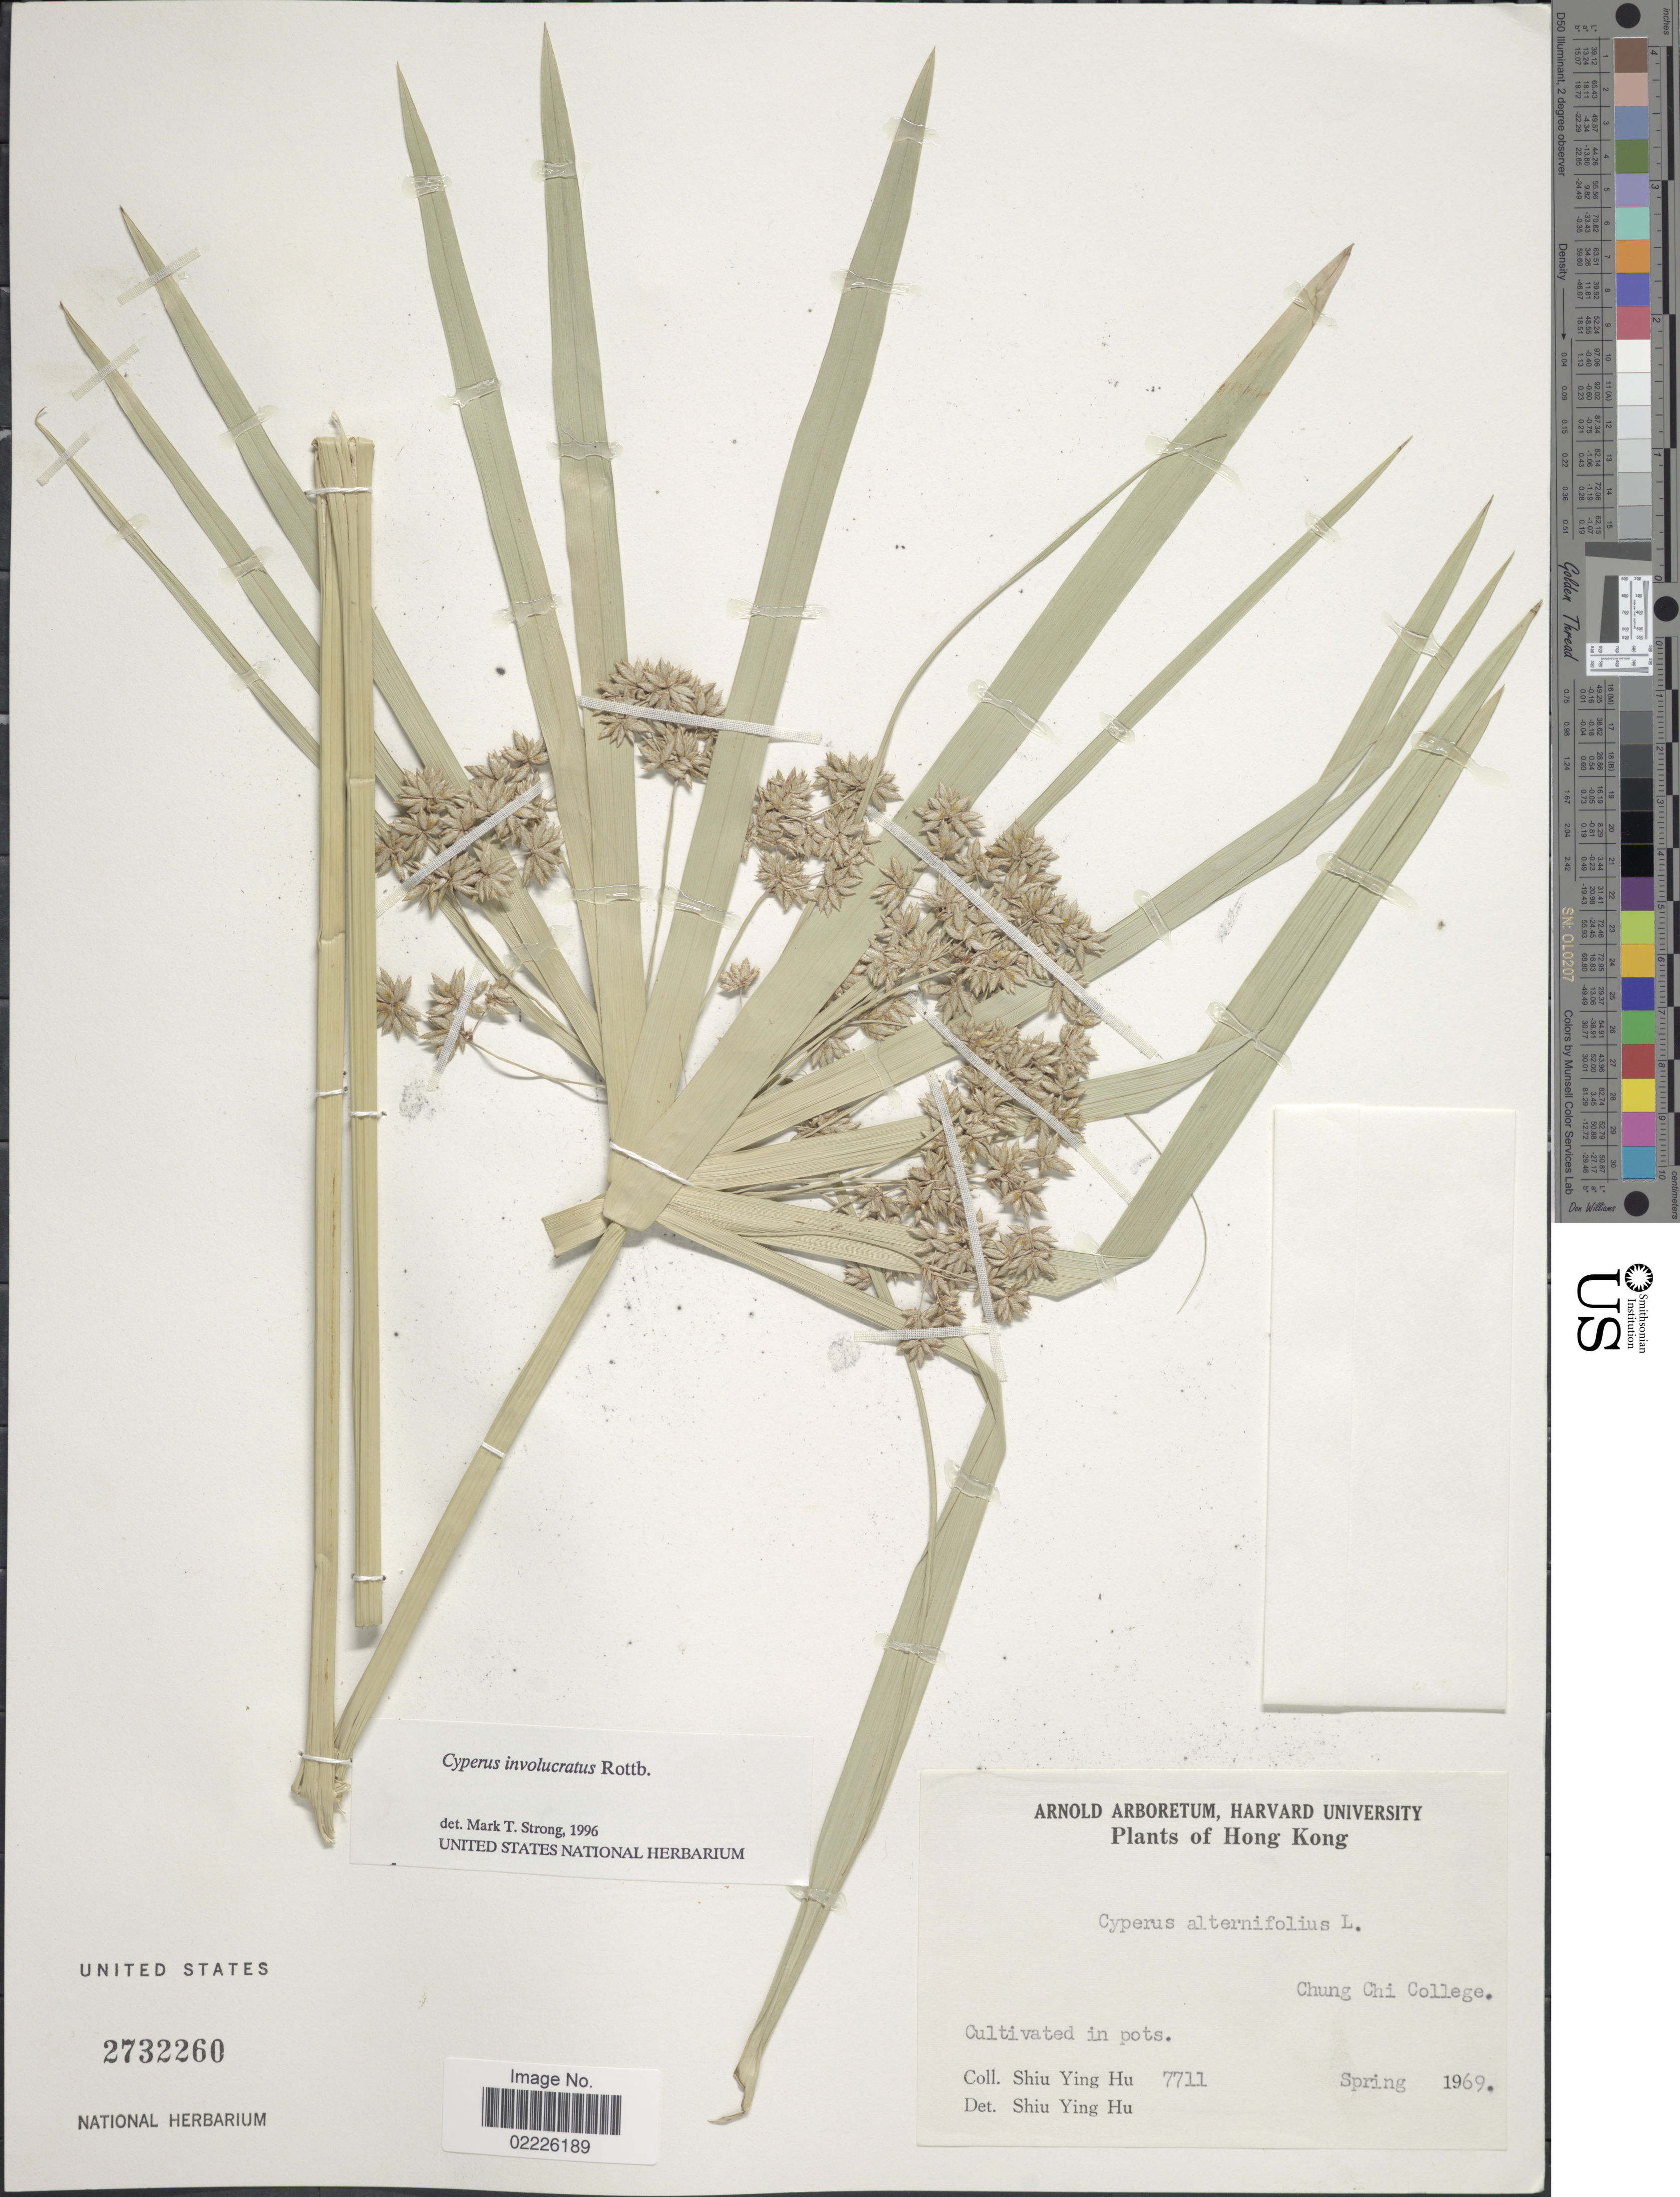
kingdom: Plantae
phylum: Tracheophyta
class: Liliopsida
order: Poales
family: Cyperaceae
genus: Cyperus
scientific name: Cyperus involucratus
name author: Rottb.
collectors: S. Y. Hu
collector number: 7711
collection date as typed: Spring 1969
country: China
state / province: Hong Kong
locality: Chung Chi College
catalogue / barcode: US 2732260